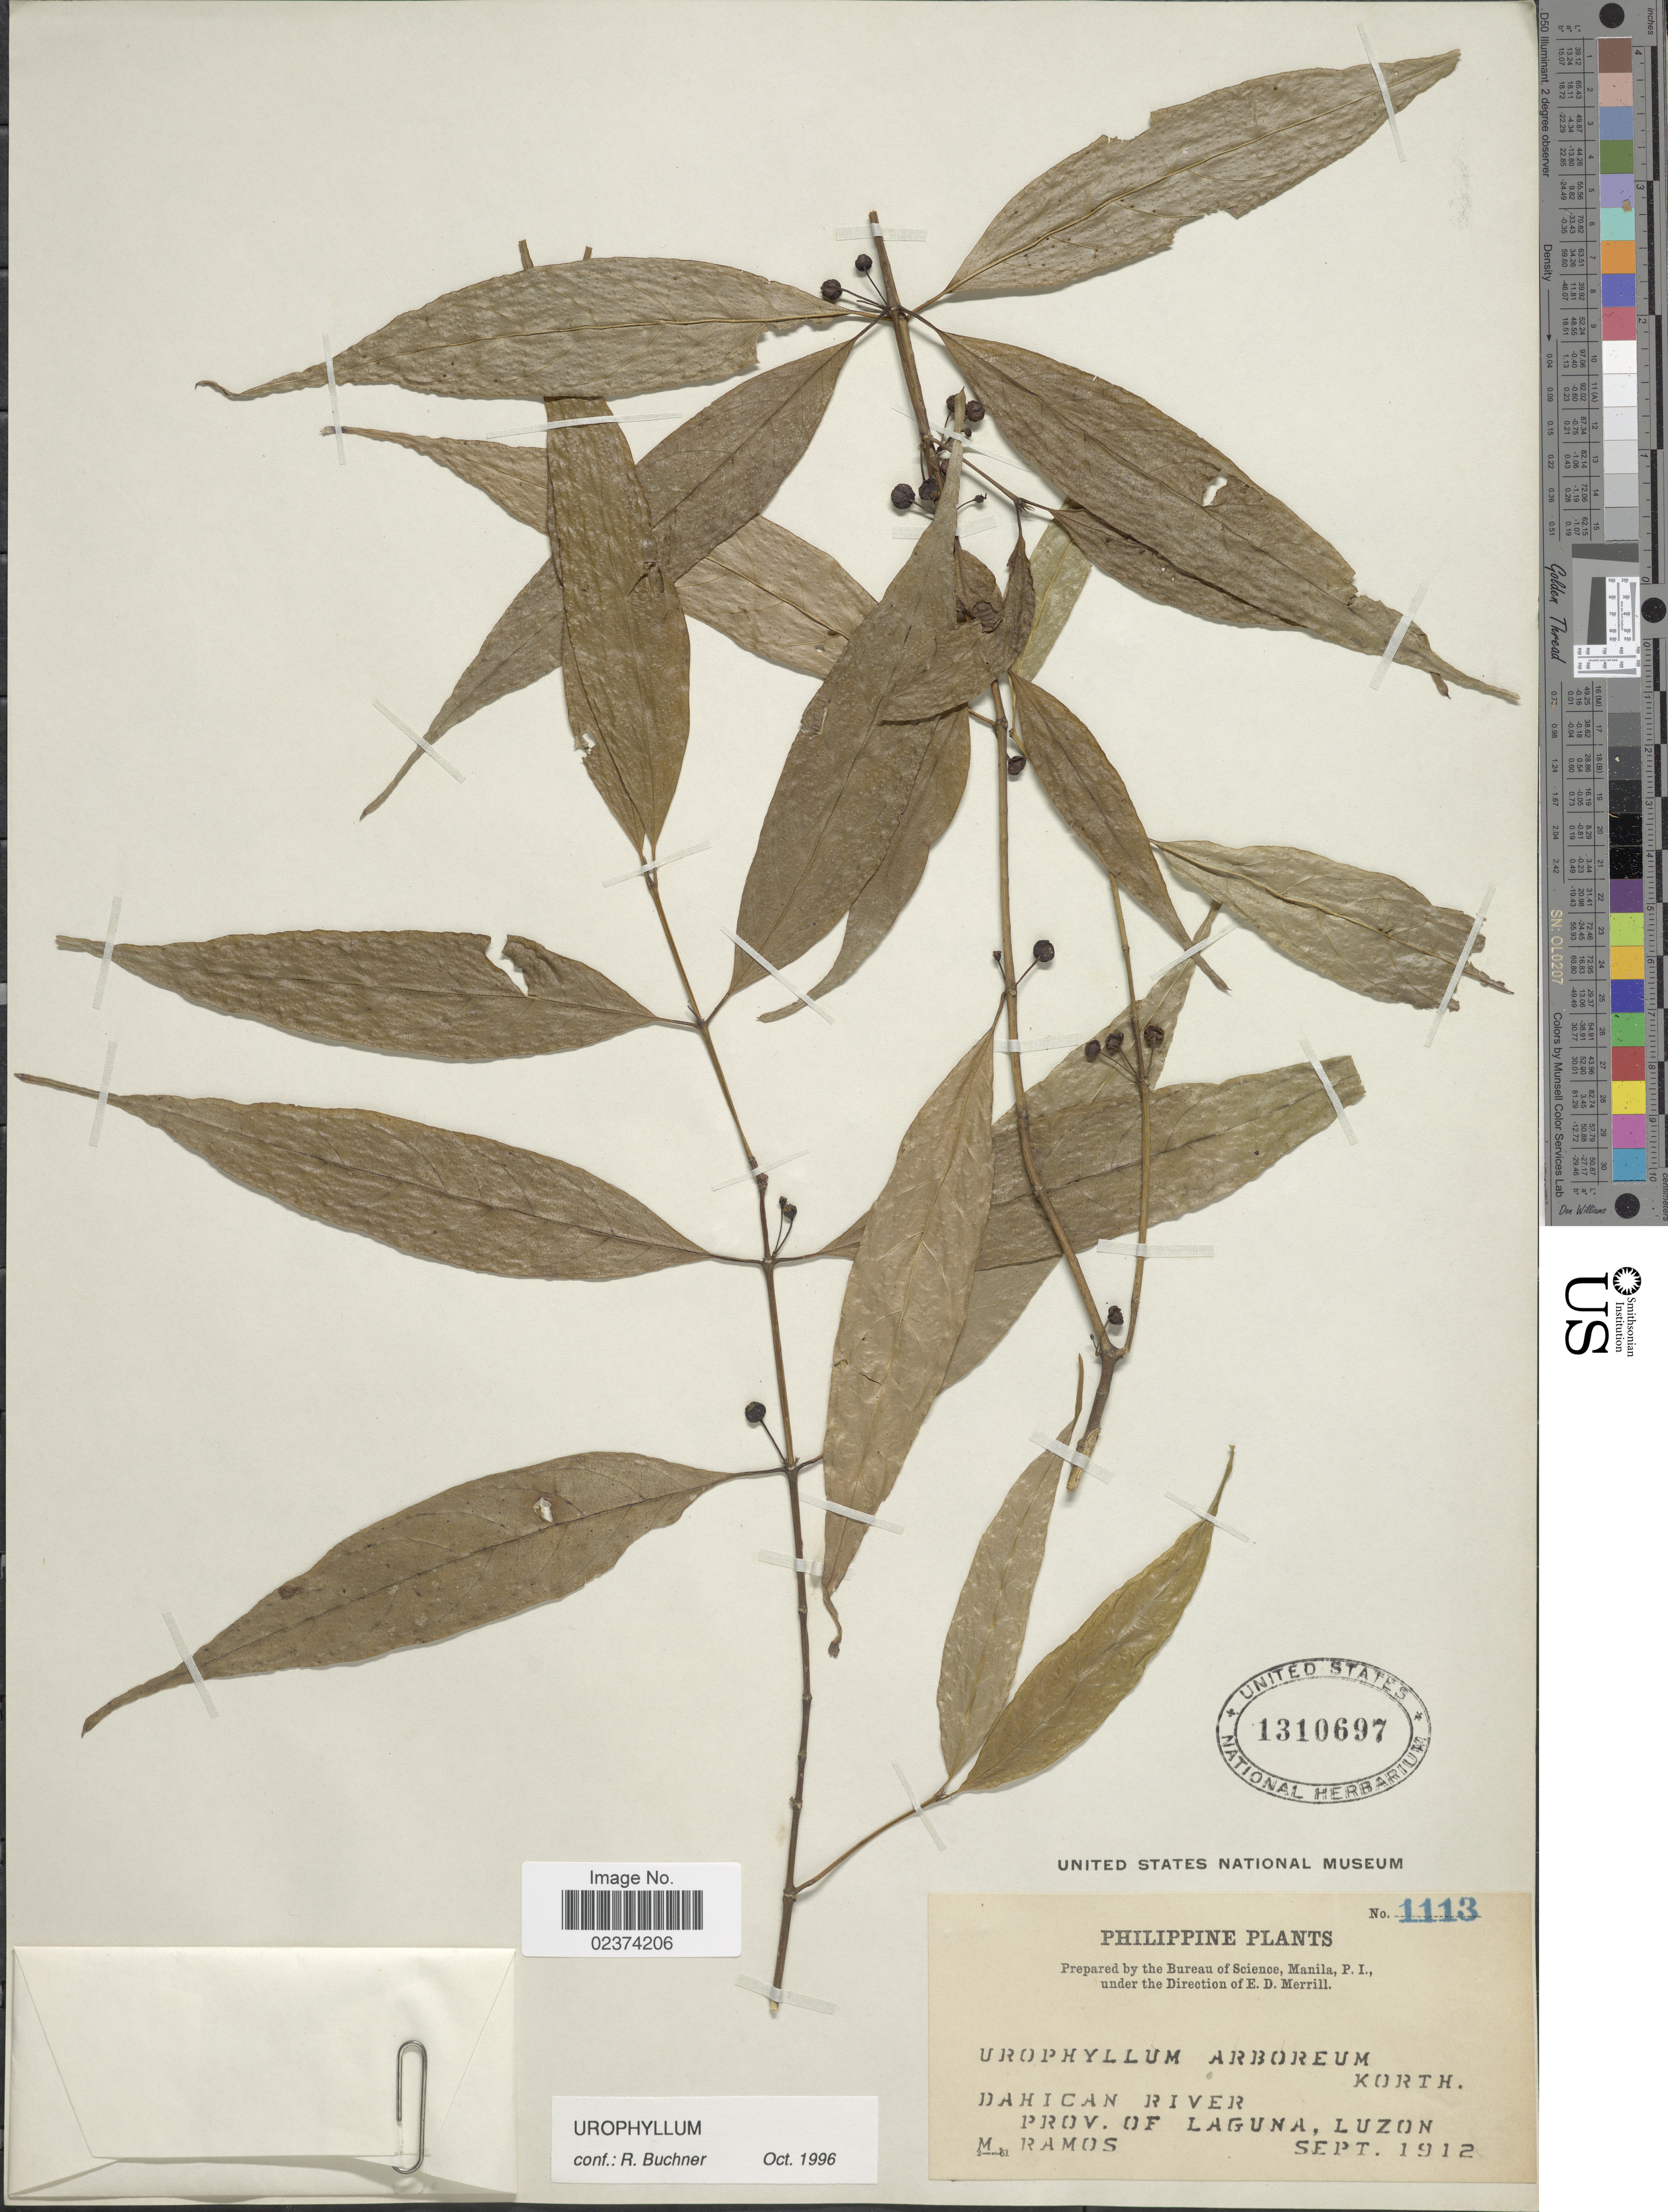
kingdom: Plantae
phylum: Tracheophyta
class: Magnoliopsida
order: Gentianales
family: Rubiaceae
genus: Urophyllum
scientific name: Urophyllum sp.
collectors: M. Ramos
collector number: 1113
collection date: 1912-09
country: Philippines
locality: Dahican River, Prov. of Laguna, Luzon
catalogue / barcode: US 1310697